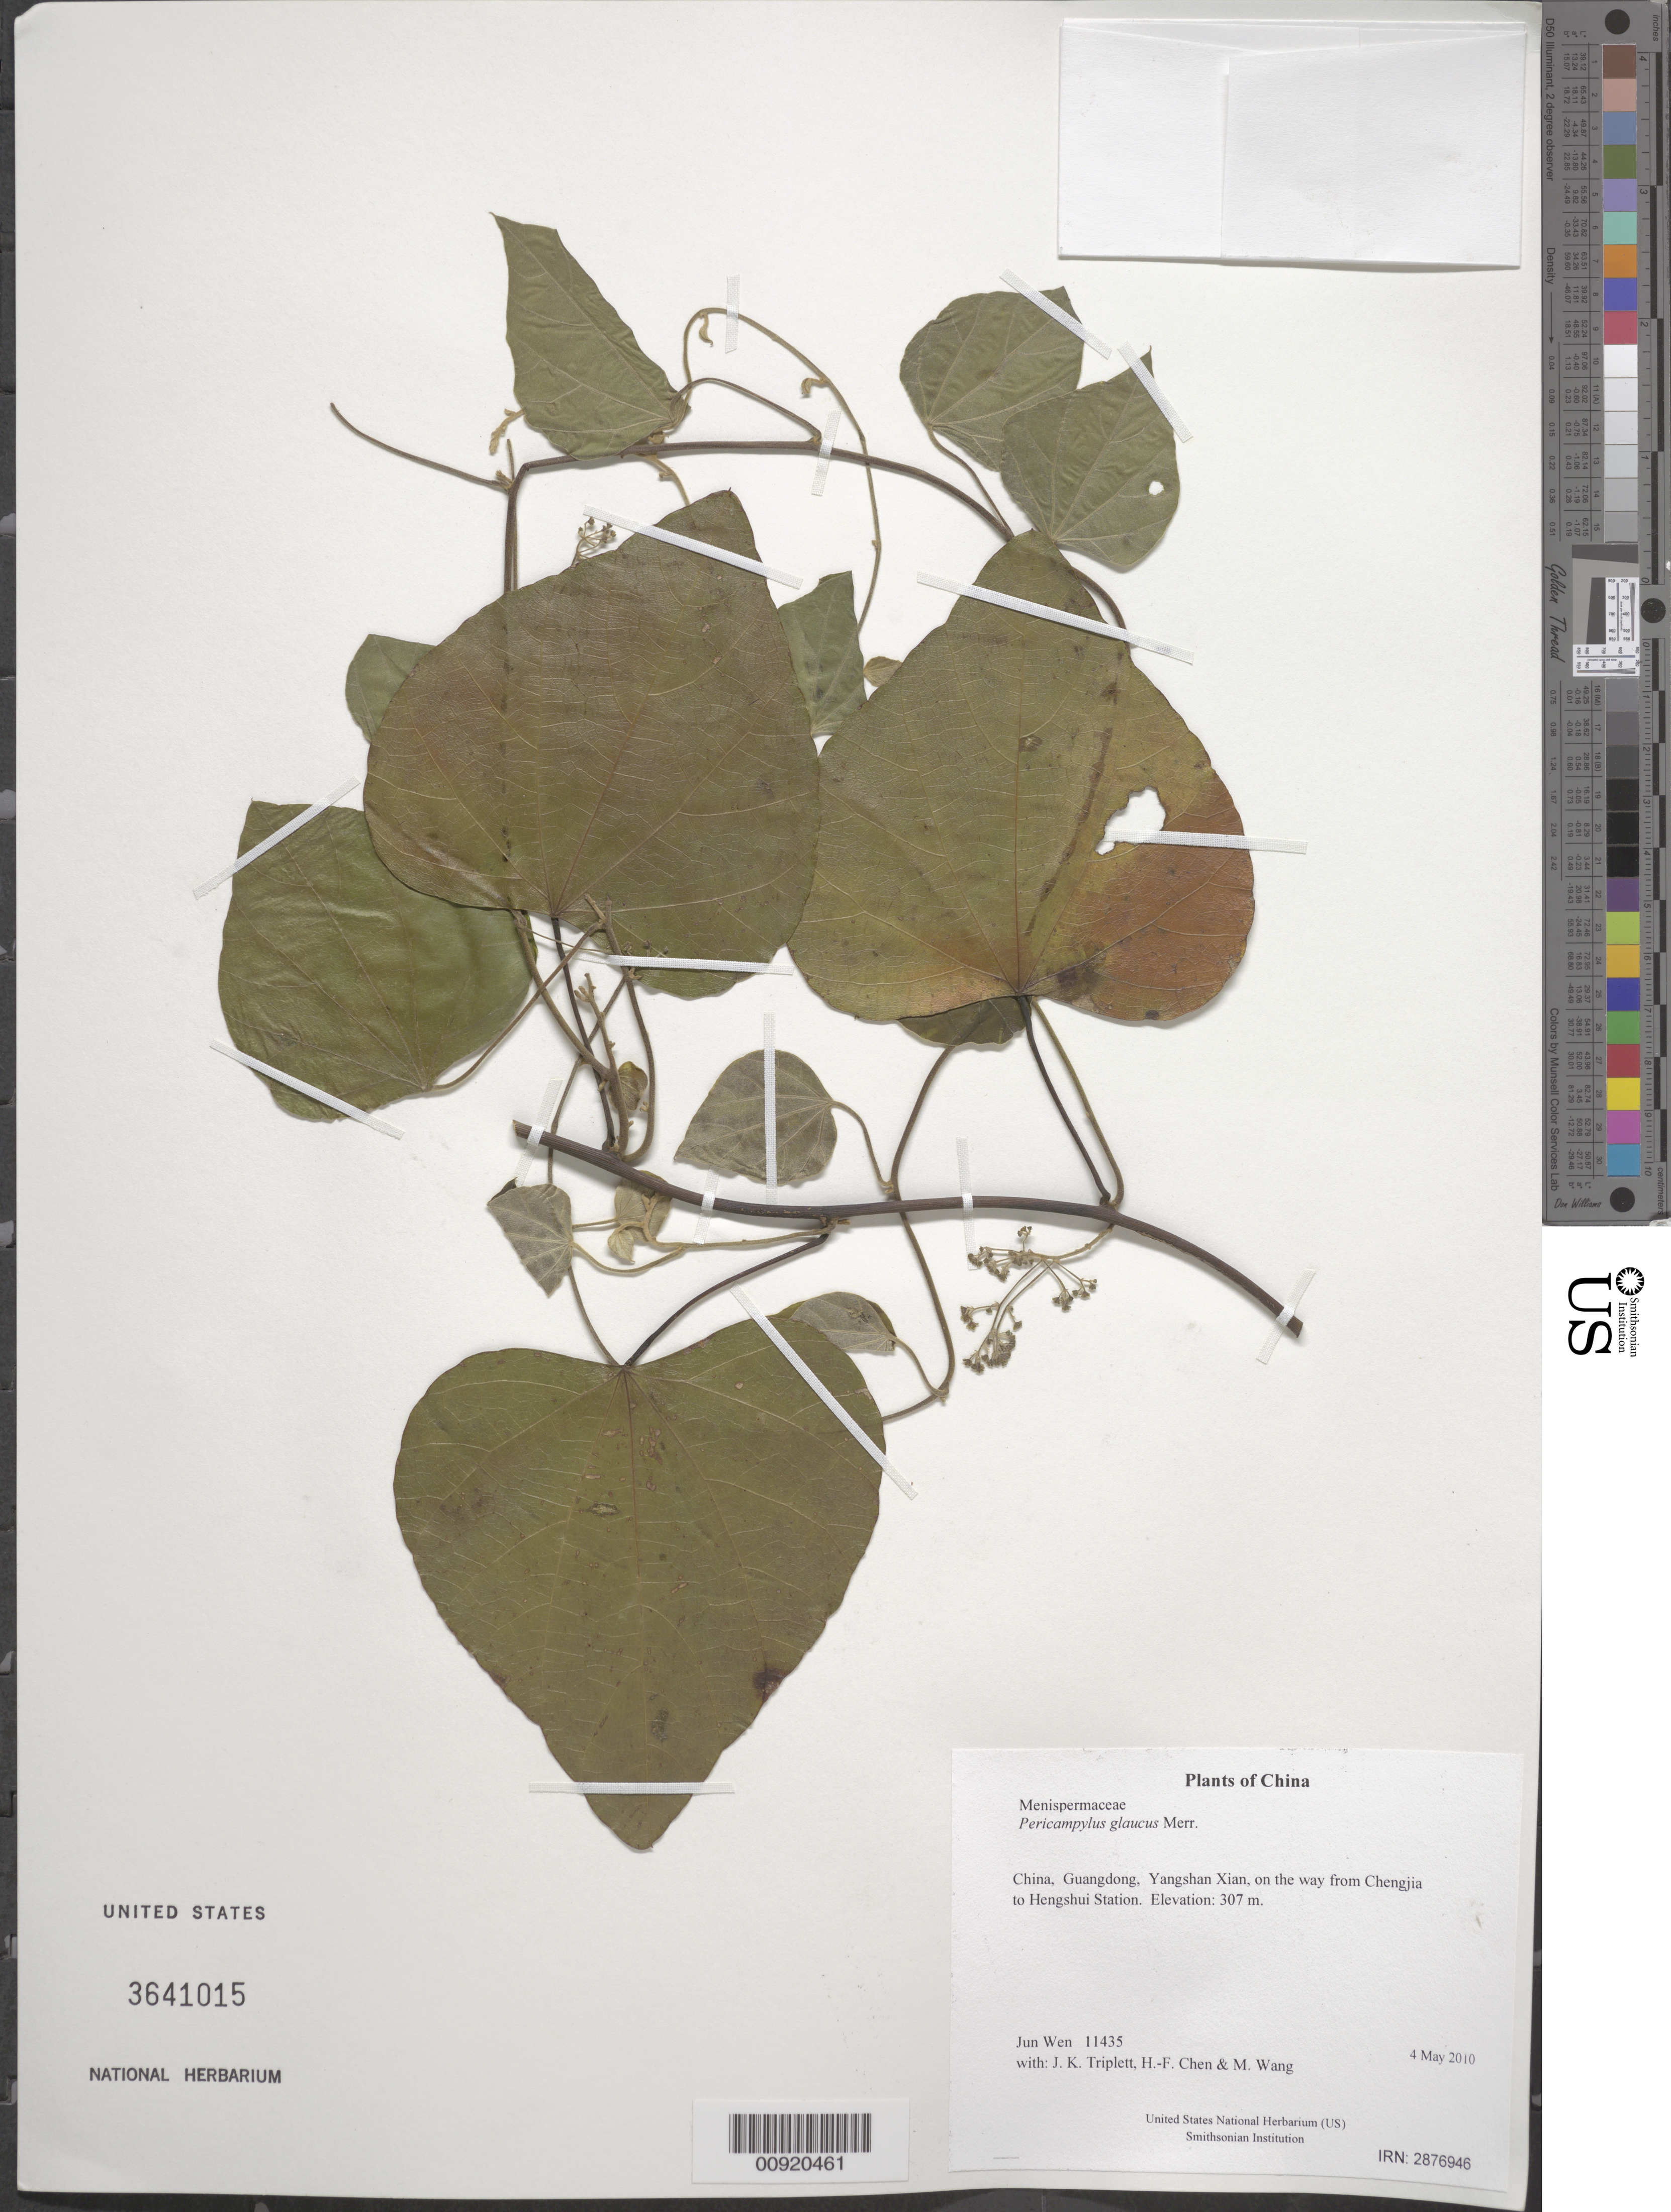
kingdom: Plantae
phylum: Tracheophyta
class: Magnoliopsida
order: Ranunculales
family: Menispermaceae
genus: Pericampylus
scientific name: Pericampylus glaucus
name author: (Lam.) Merr.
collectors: J. Wen, J. K. Triplett, H.-F. Chen & M. Wang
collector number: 11435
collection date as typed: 4 May 2010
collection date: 2010-05-04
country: China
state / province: Guangdong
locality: Yangshan Xian, on the way from Chengjia to Hengshui Station.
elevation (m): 307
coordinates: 24 50.674 N, 112 52.418 E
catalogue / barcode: US 3641015